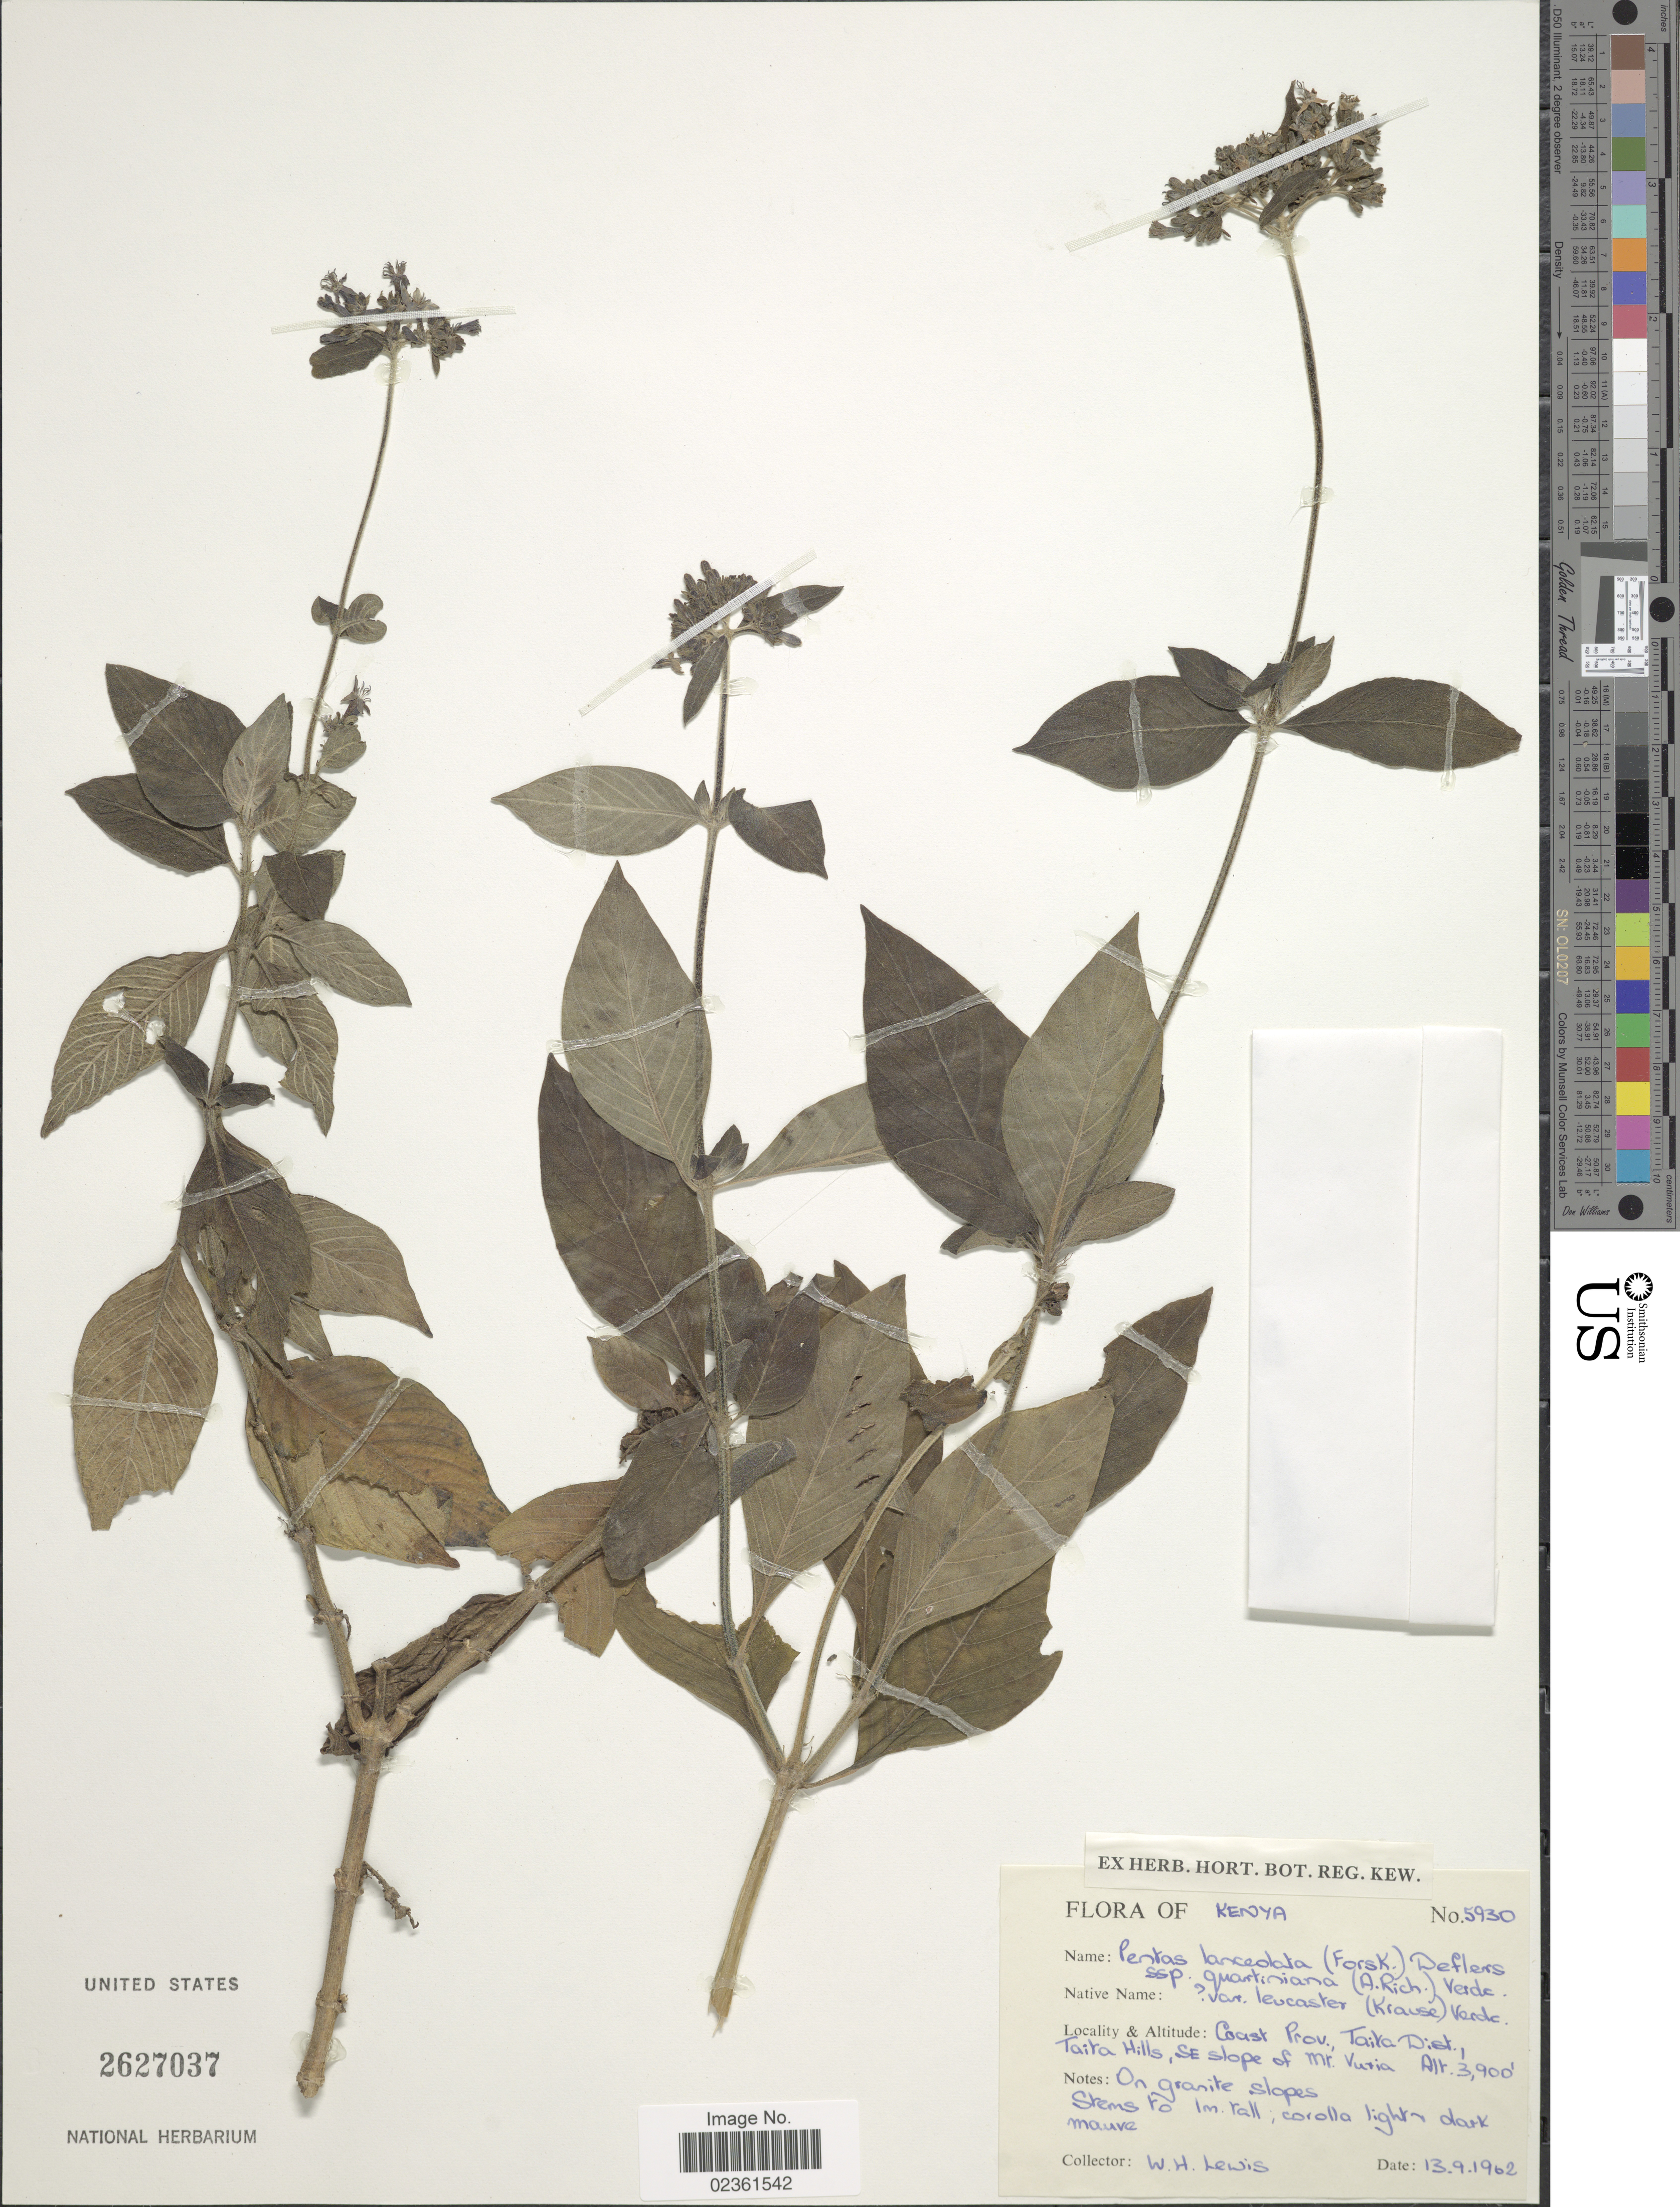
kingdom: Plantae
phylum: Tracheophyta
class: Magnoliopsida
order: Gentianales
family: Rubiaceae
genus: Pentas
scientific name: Pentas lanceolata var. leucaster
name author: (K. Krause) Verdc.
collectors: W. H. Lewis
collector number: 5930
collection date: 1962-09-13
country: Kenya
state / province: Taita Taveta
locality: Taita [interpreted] Dist., Taita Hills, SE slope of Mt. Vuria, on granite slopes.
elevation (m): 1189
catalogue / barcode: US 2627037